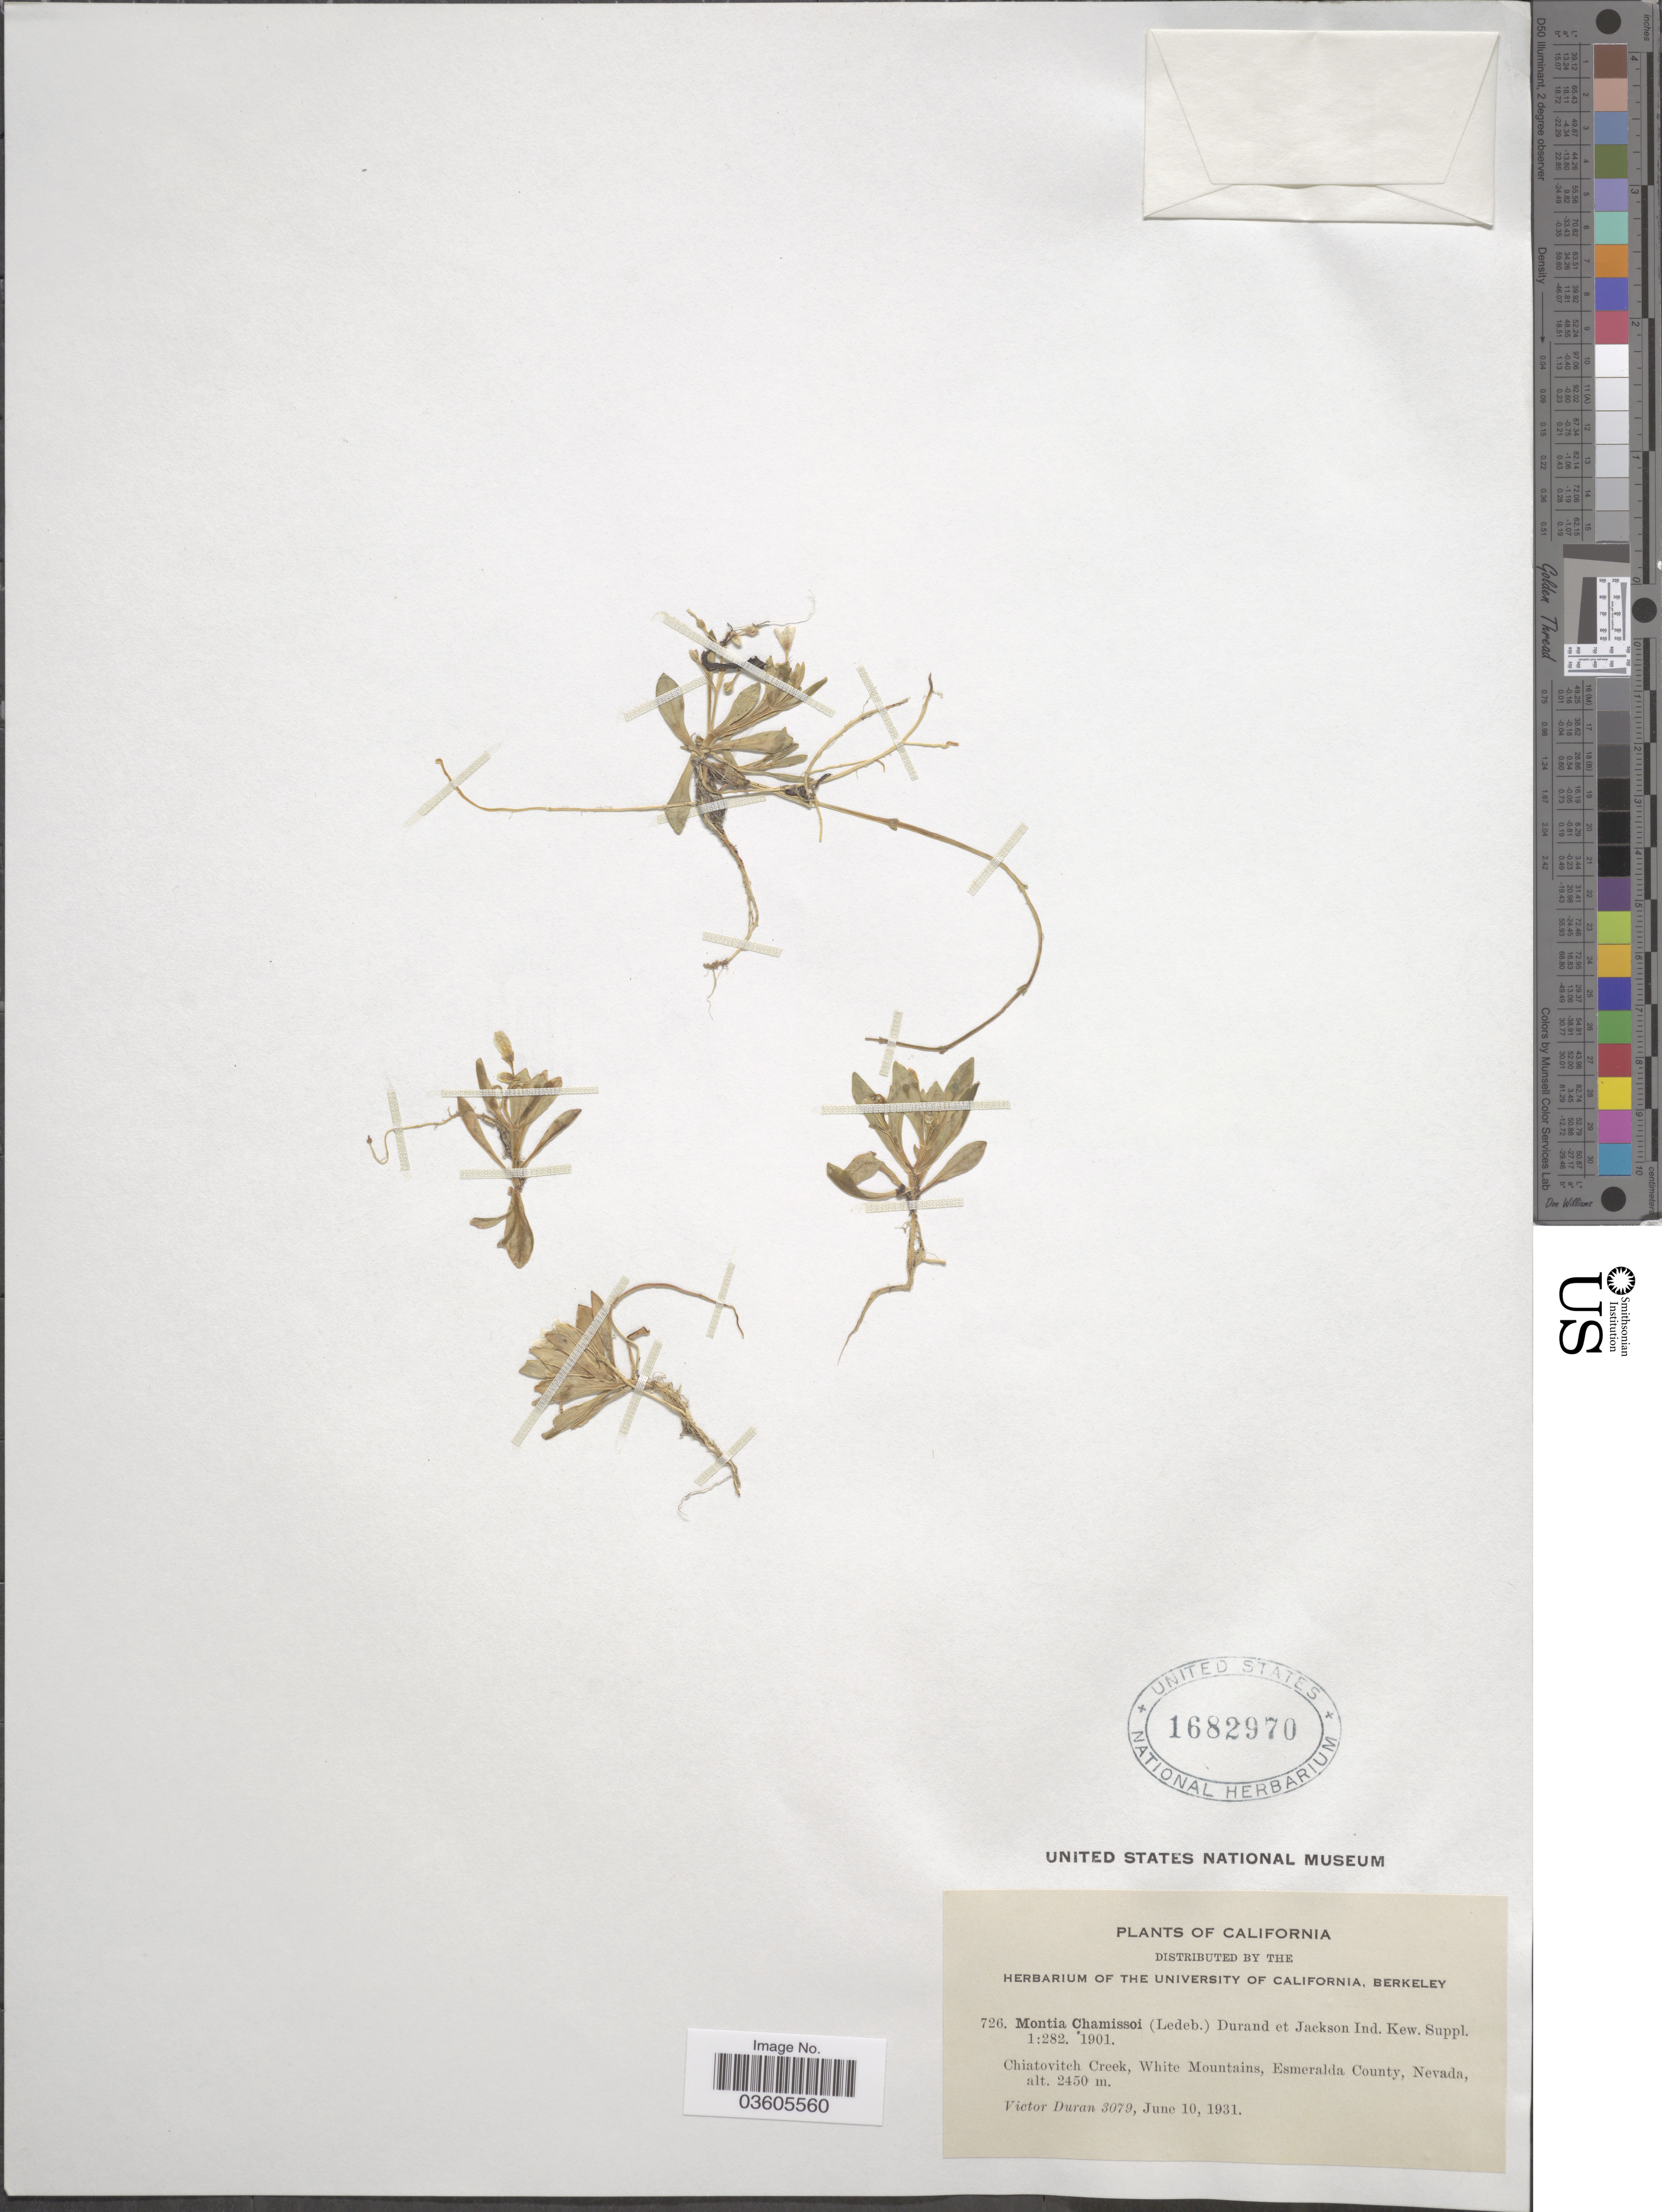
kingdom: Plantae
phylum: Tracheophyta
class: Magnoliopsida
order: Caryophyllales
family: Montiaceae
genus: Montia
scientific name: Montia chamissoi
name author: (Ledeb. ex Spreng.) Greene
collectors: V. Duran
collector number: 3079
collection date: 1931-06-10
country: United States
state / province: Nevada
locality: Chiatovitch Creek, White Mountains, Esmeralda County.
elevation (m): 2450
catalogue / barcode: US 1682970